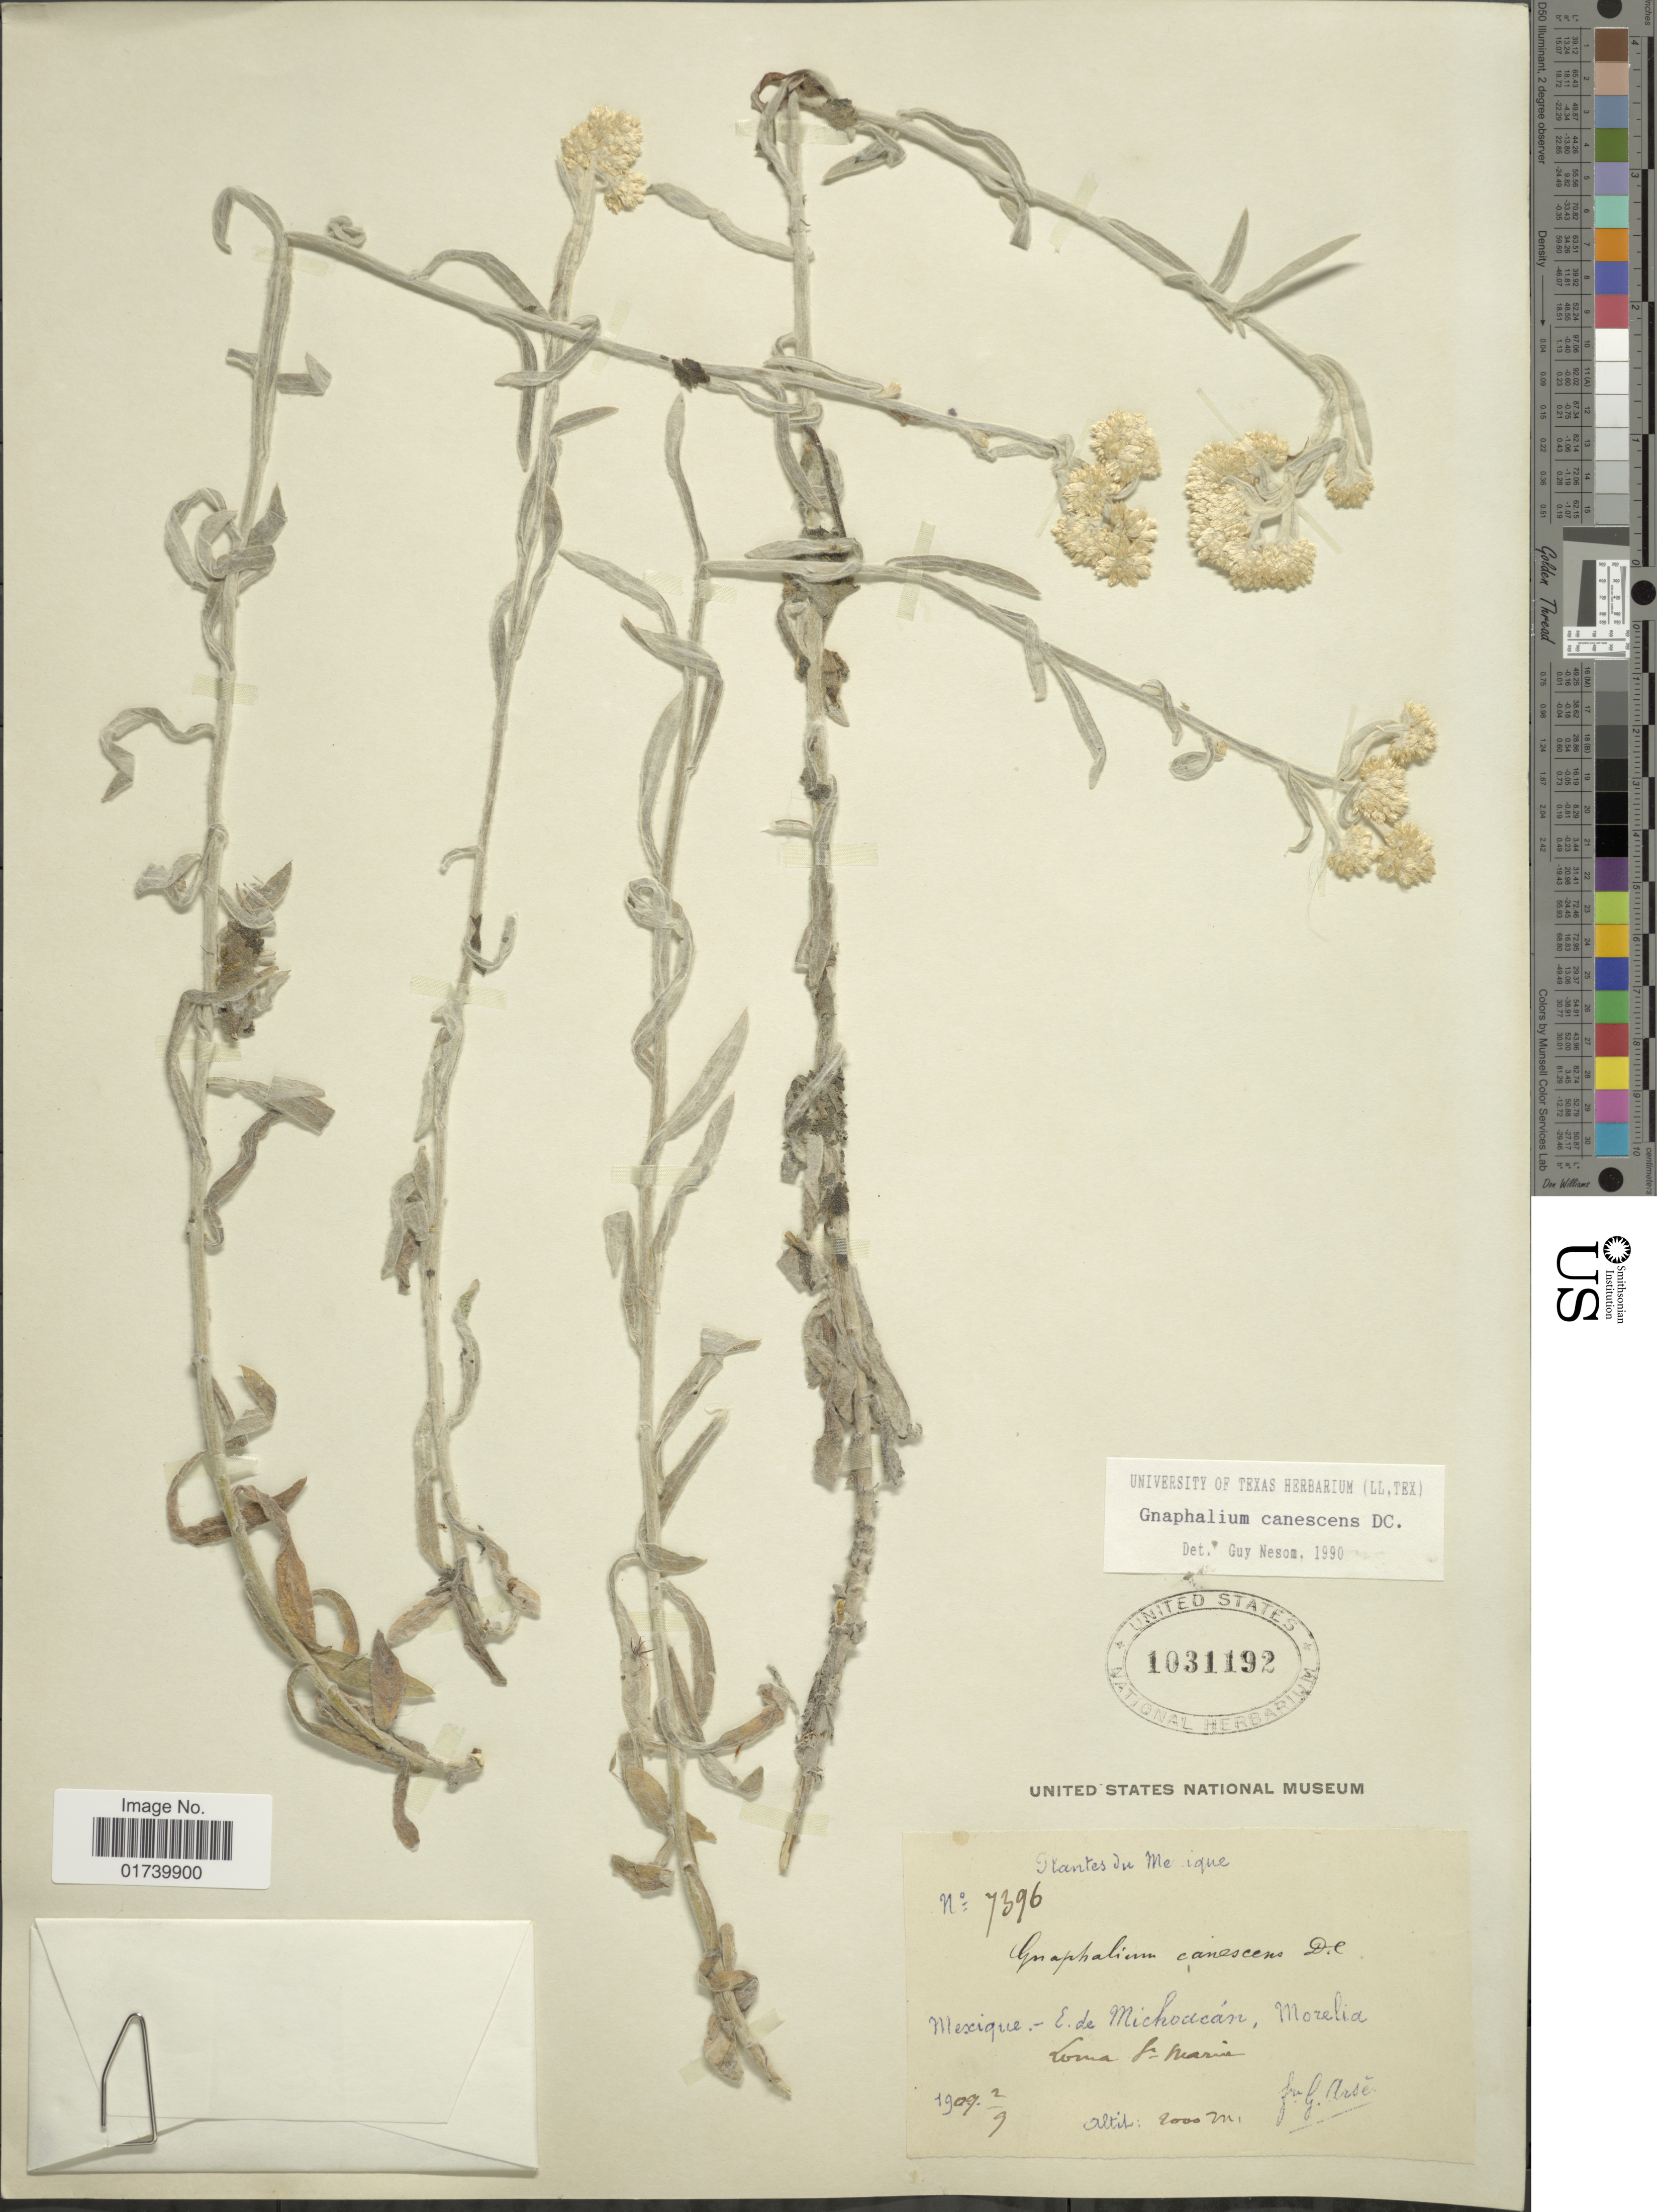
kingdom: Plantae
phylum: Tracheophyta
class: Magnoliopsida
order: Asterales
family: Asteraceae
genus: Pseudognaphalium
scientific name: Pseudognaphalium canescens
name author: (DC.) Anderb.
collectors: Bro. G. Arsène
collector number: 7396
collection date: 1909-09-02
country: Mexico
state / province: Michoacán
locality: E de Michoacan Morelia, Loma sta. Maria.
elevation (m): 2000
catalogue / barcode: US 1031192